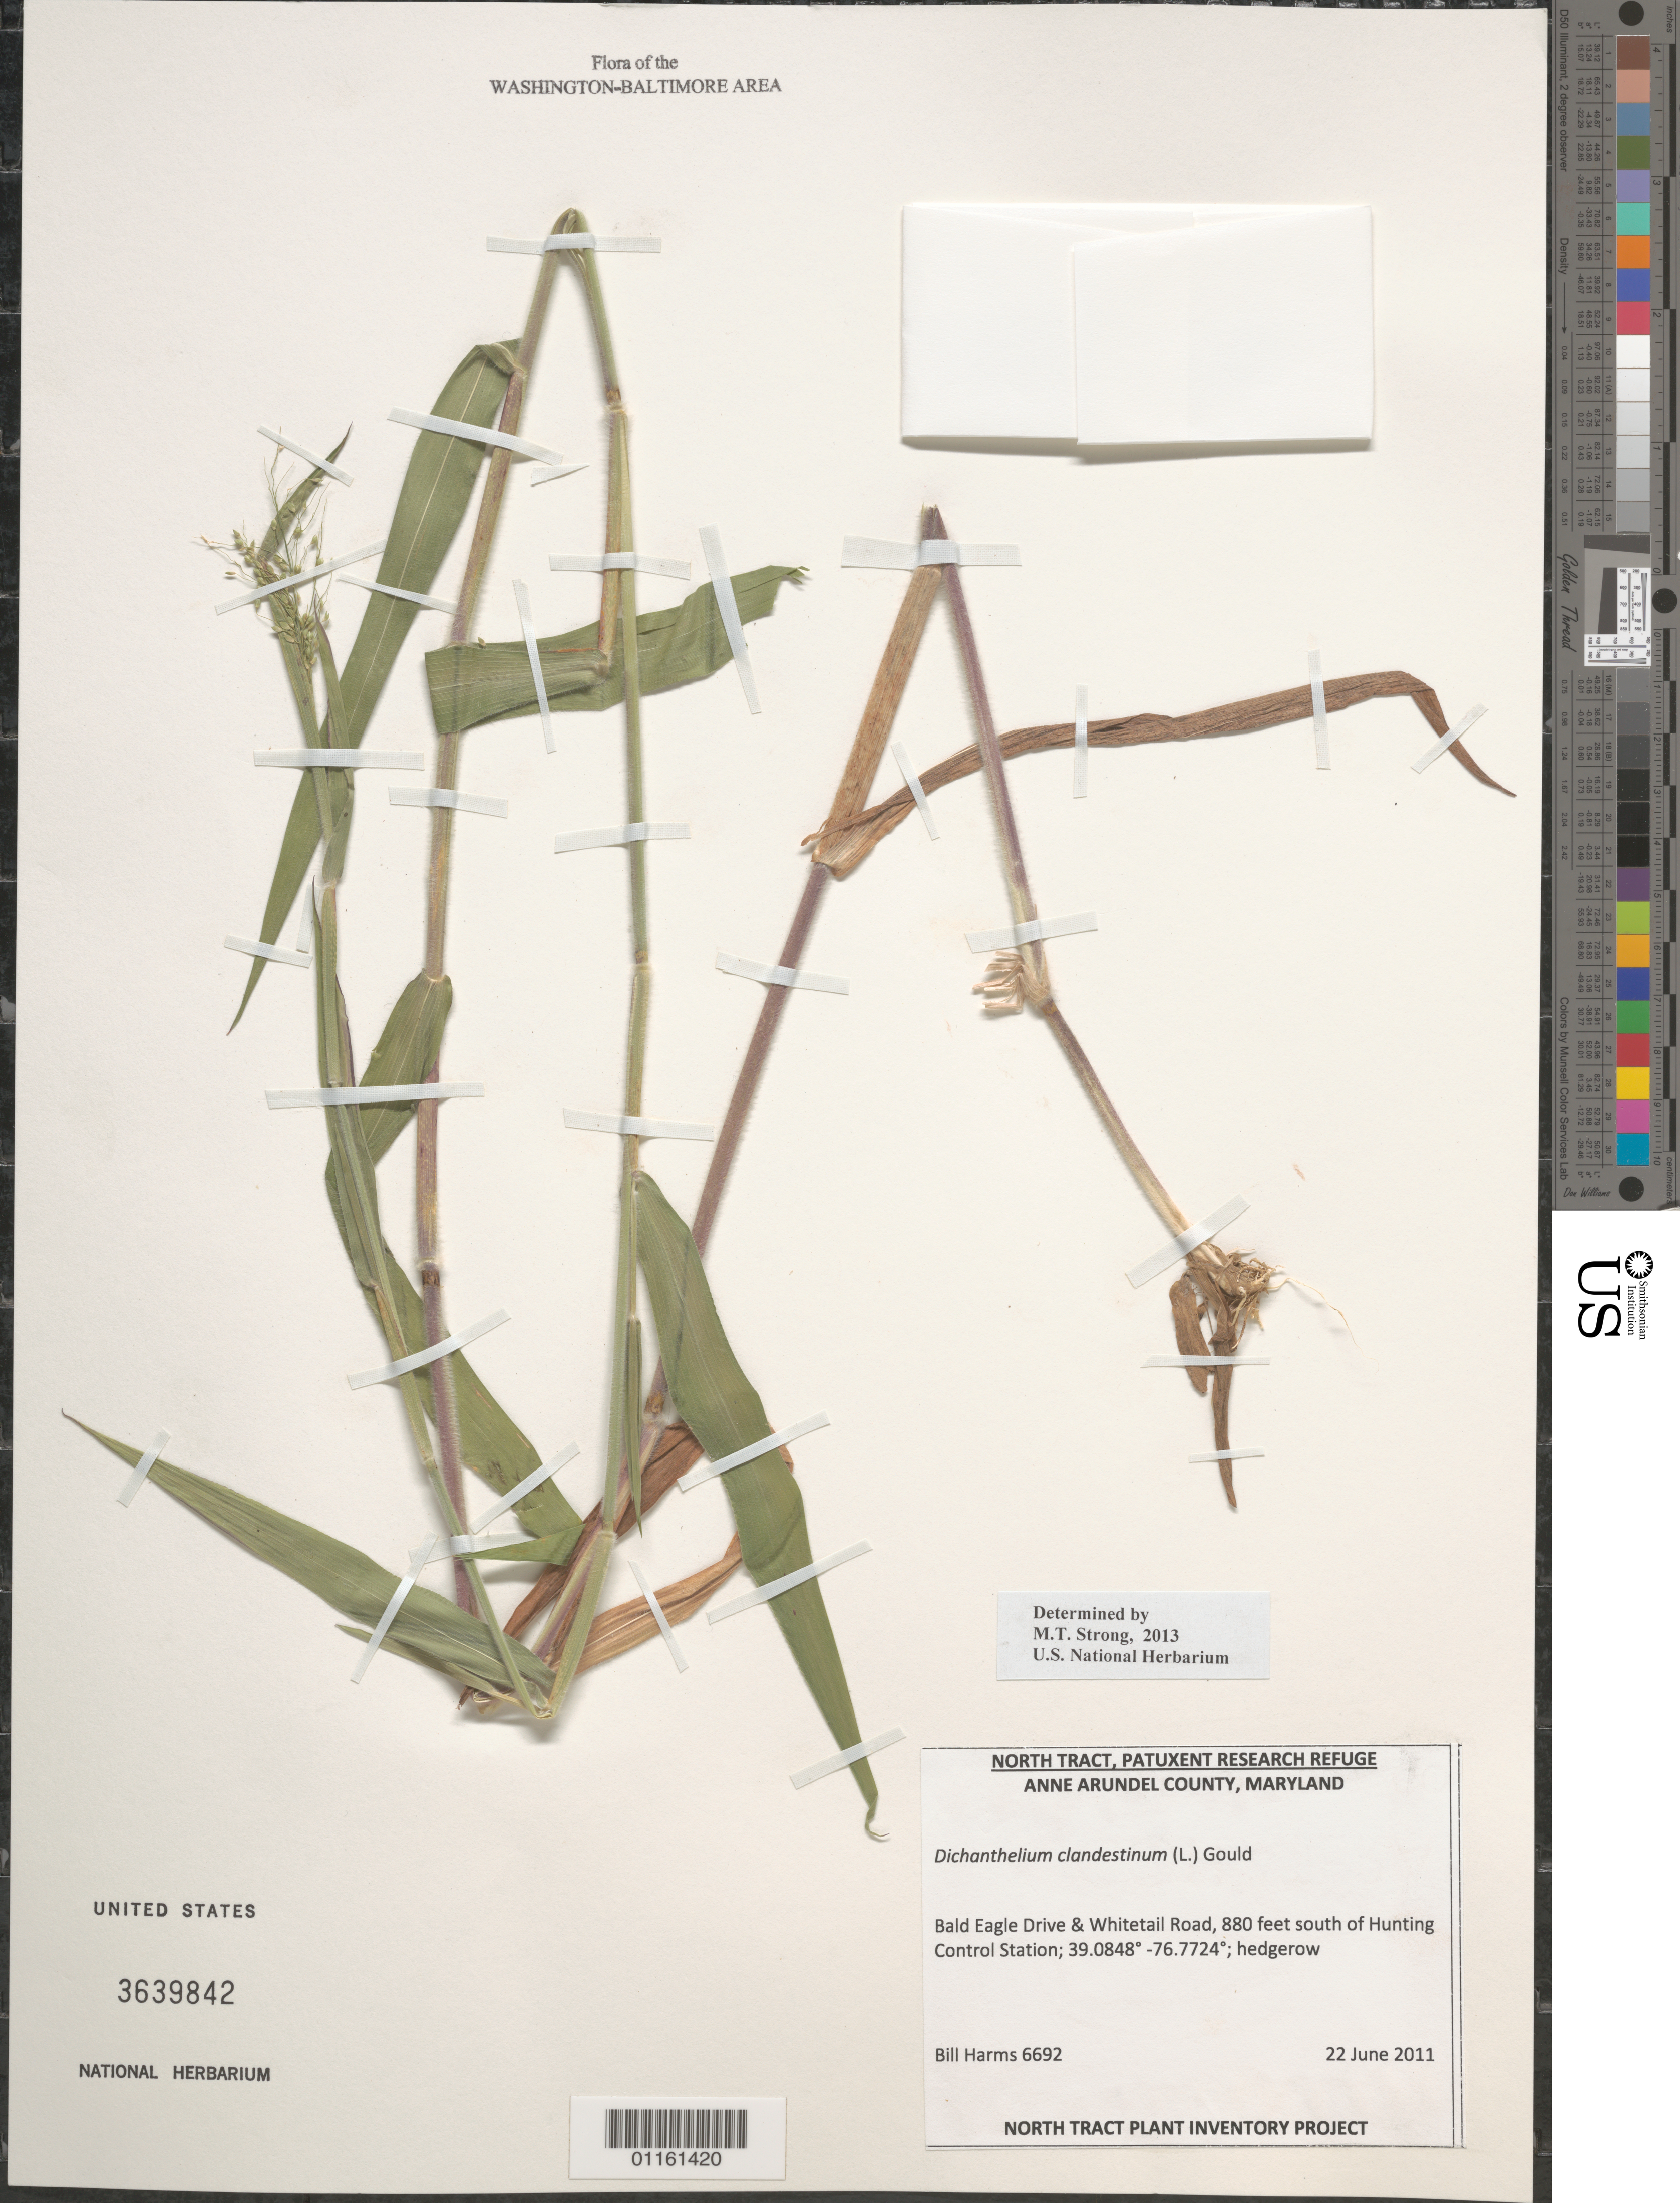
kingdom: Plantae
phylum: Tracheophyta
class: Liliopsida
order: Poales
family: Poaceae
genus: Dichanthelium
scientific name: Dichanthelium clandestinum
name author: (L.) Gould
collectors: B. Harms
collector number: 6692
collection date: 2011-06-22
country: United States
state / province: Maryland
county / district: Anne Arundel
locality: Bald Eagle Drive and Whitetail Road, 880 feet south of Hunting Control Station.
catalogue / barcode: US 3639842